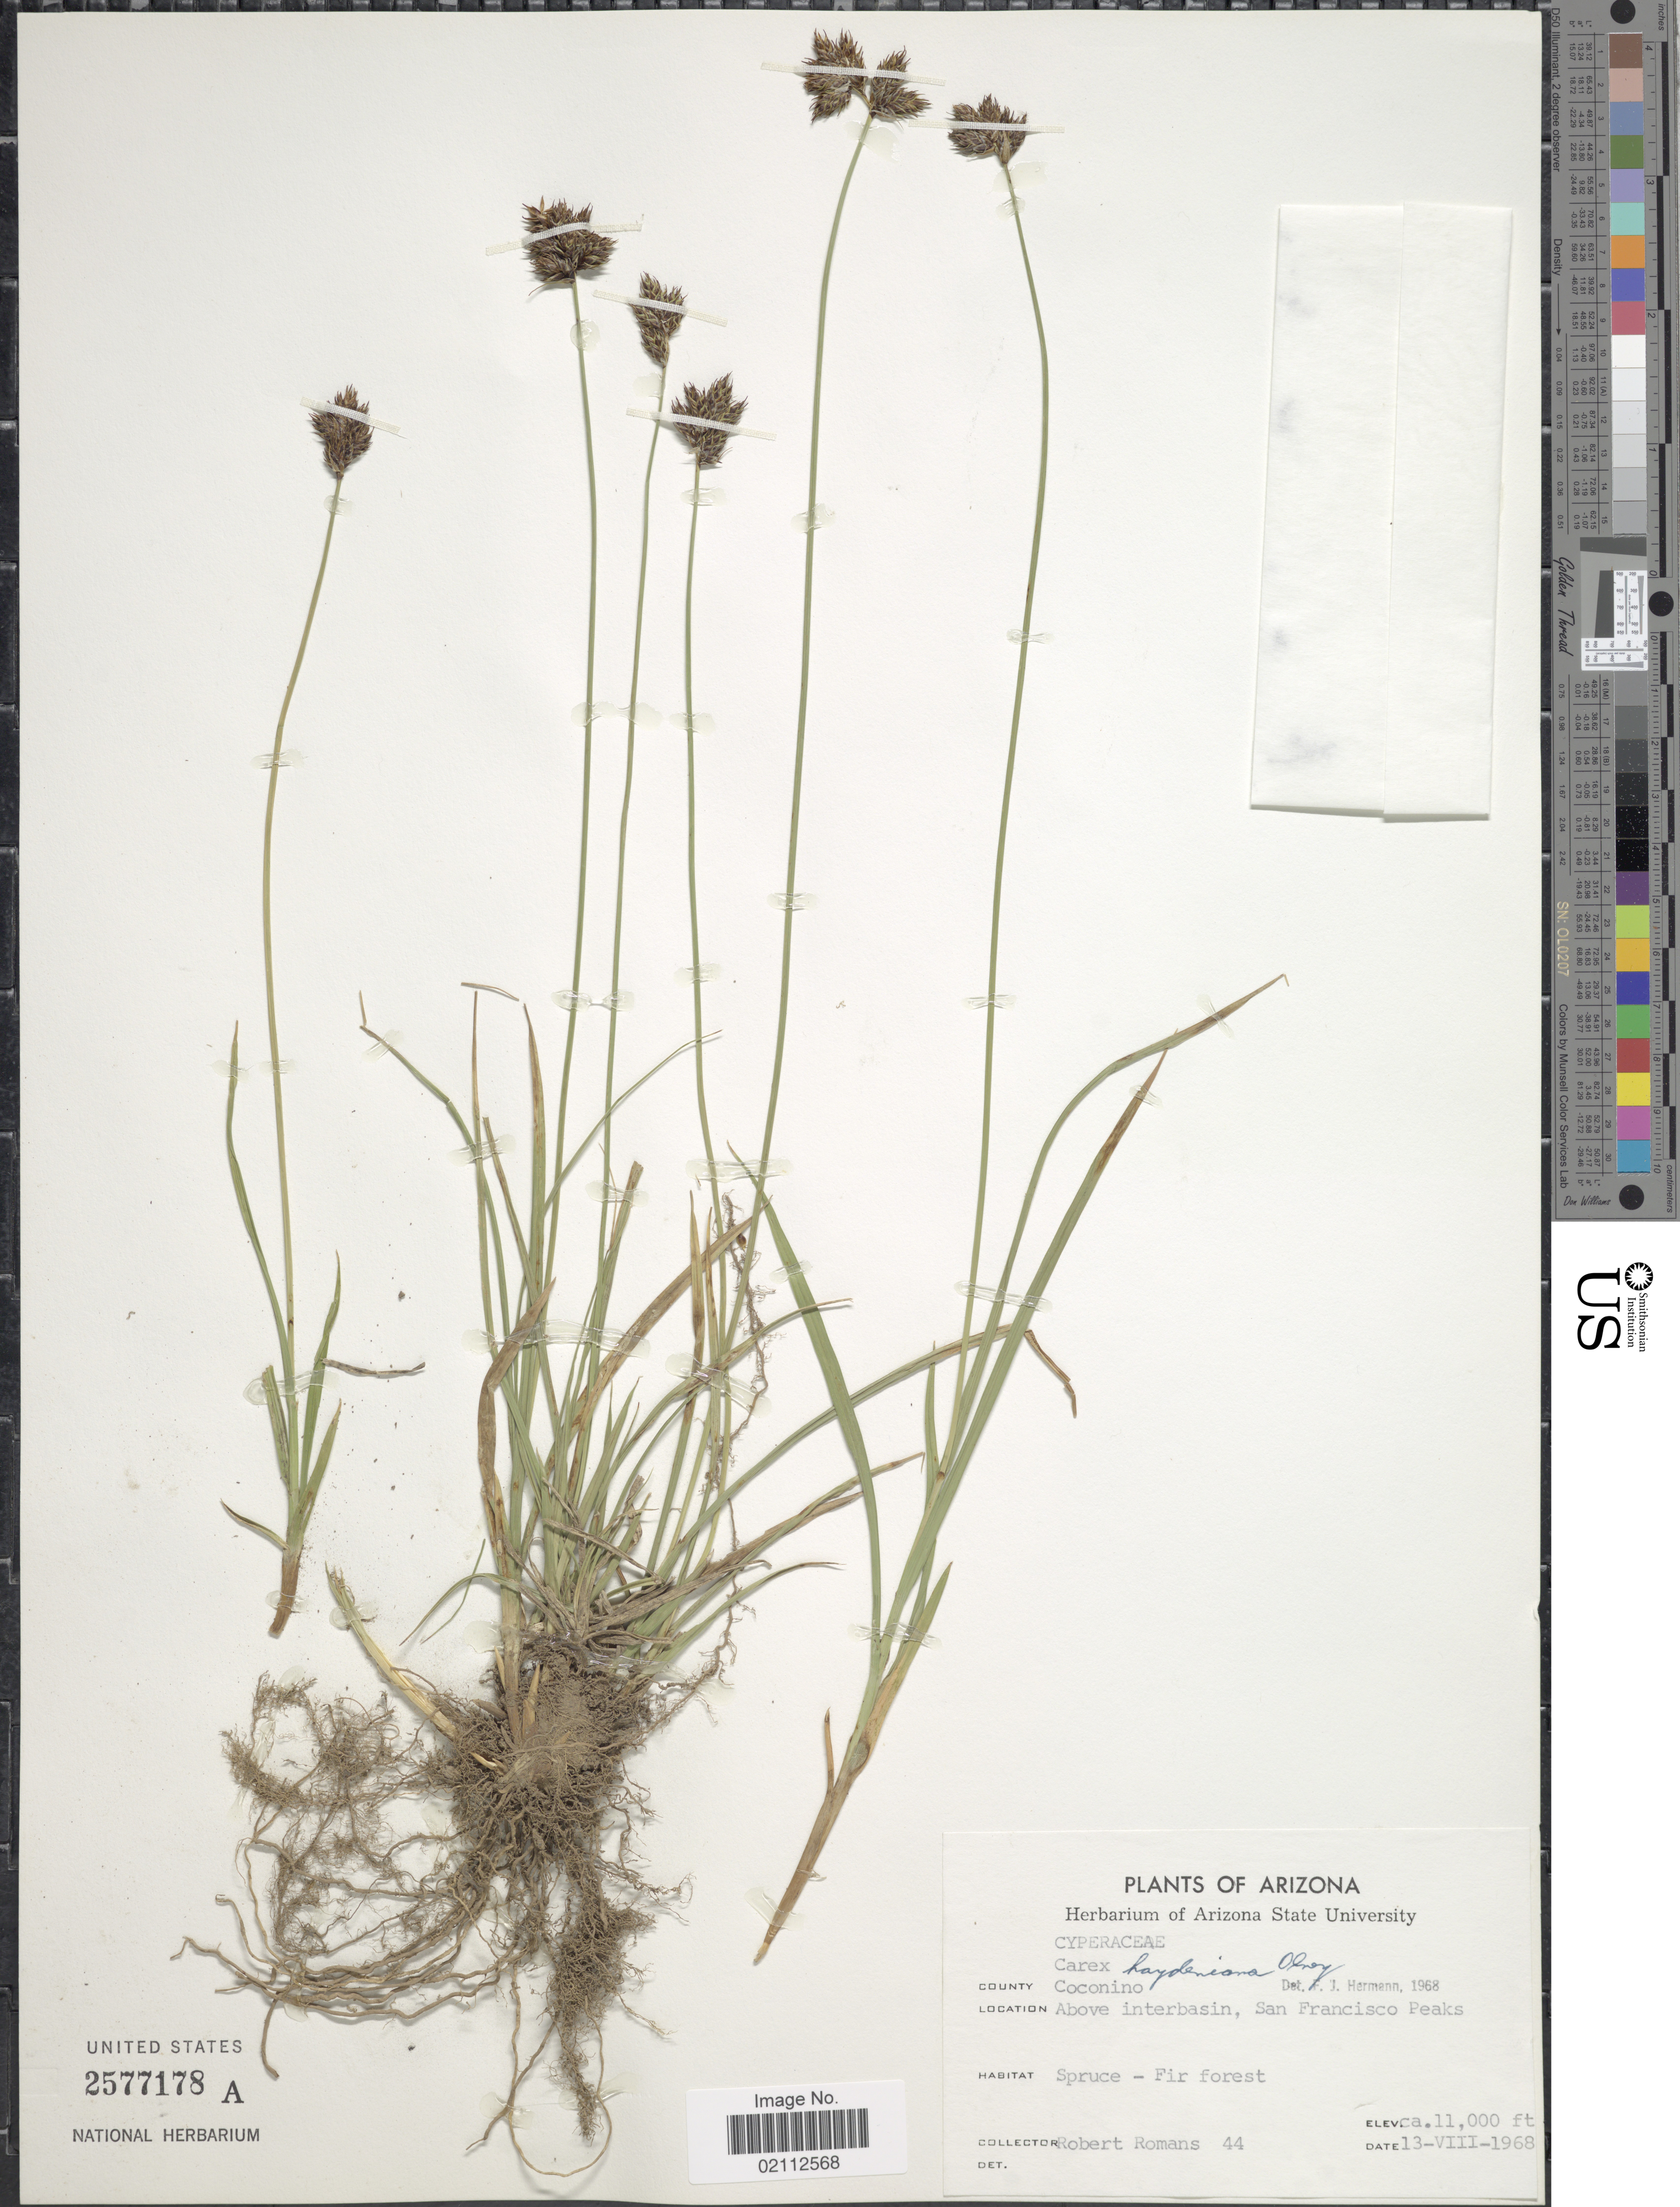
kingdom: Plantae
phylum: Tracheophyta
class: Liliopsida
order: Poales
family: Cyperaceae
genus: Carex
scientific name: Carex haydeniana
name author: Olney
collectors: R. Romans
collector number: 44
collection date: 1968-08-13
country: United States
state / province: Arizona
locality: County Coconino, above interbasin, San Francisco Peaks.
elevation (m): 3353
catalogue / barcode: US 2577178A